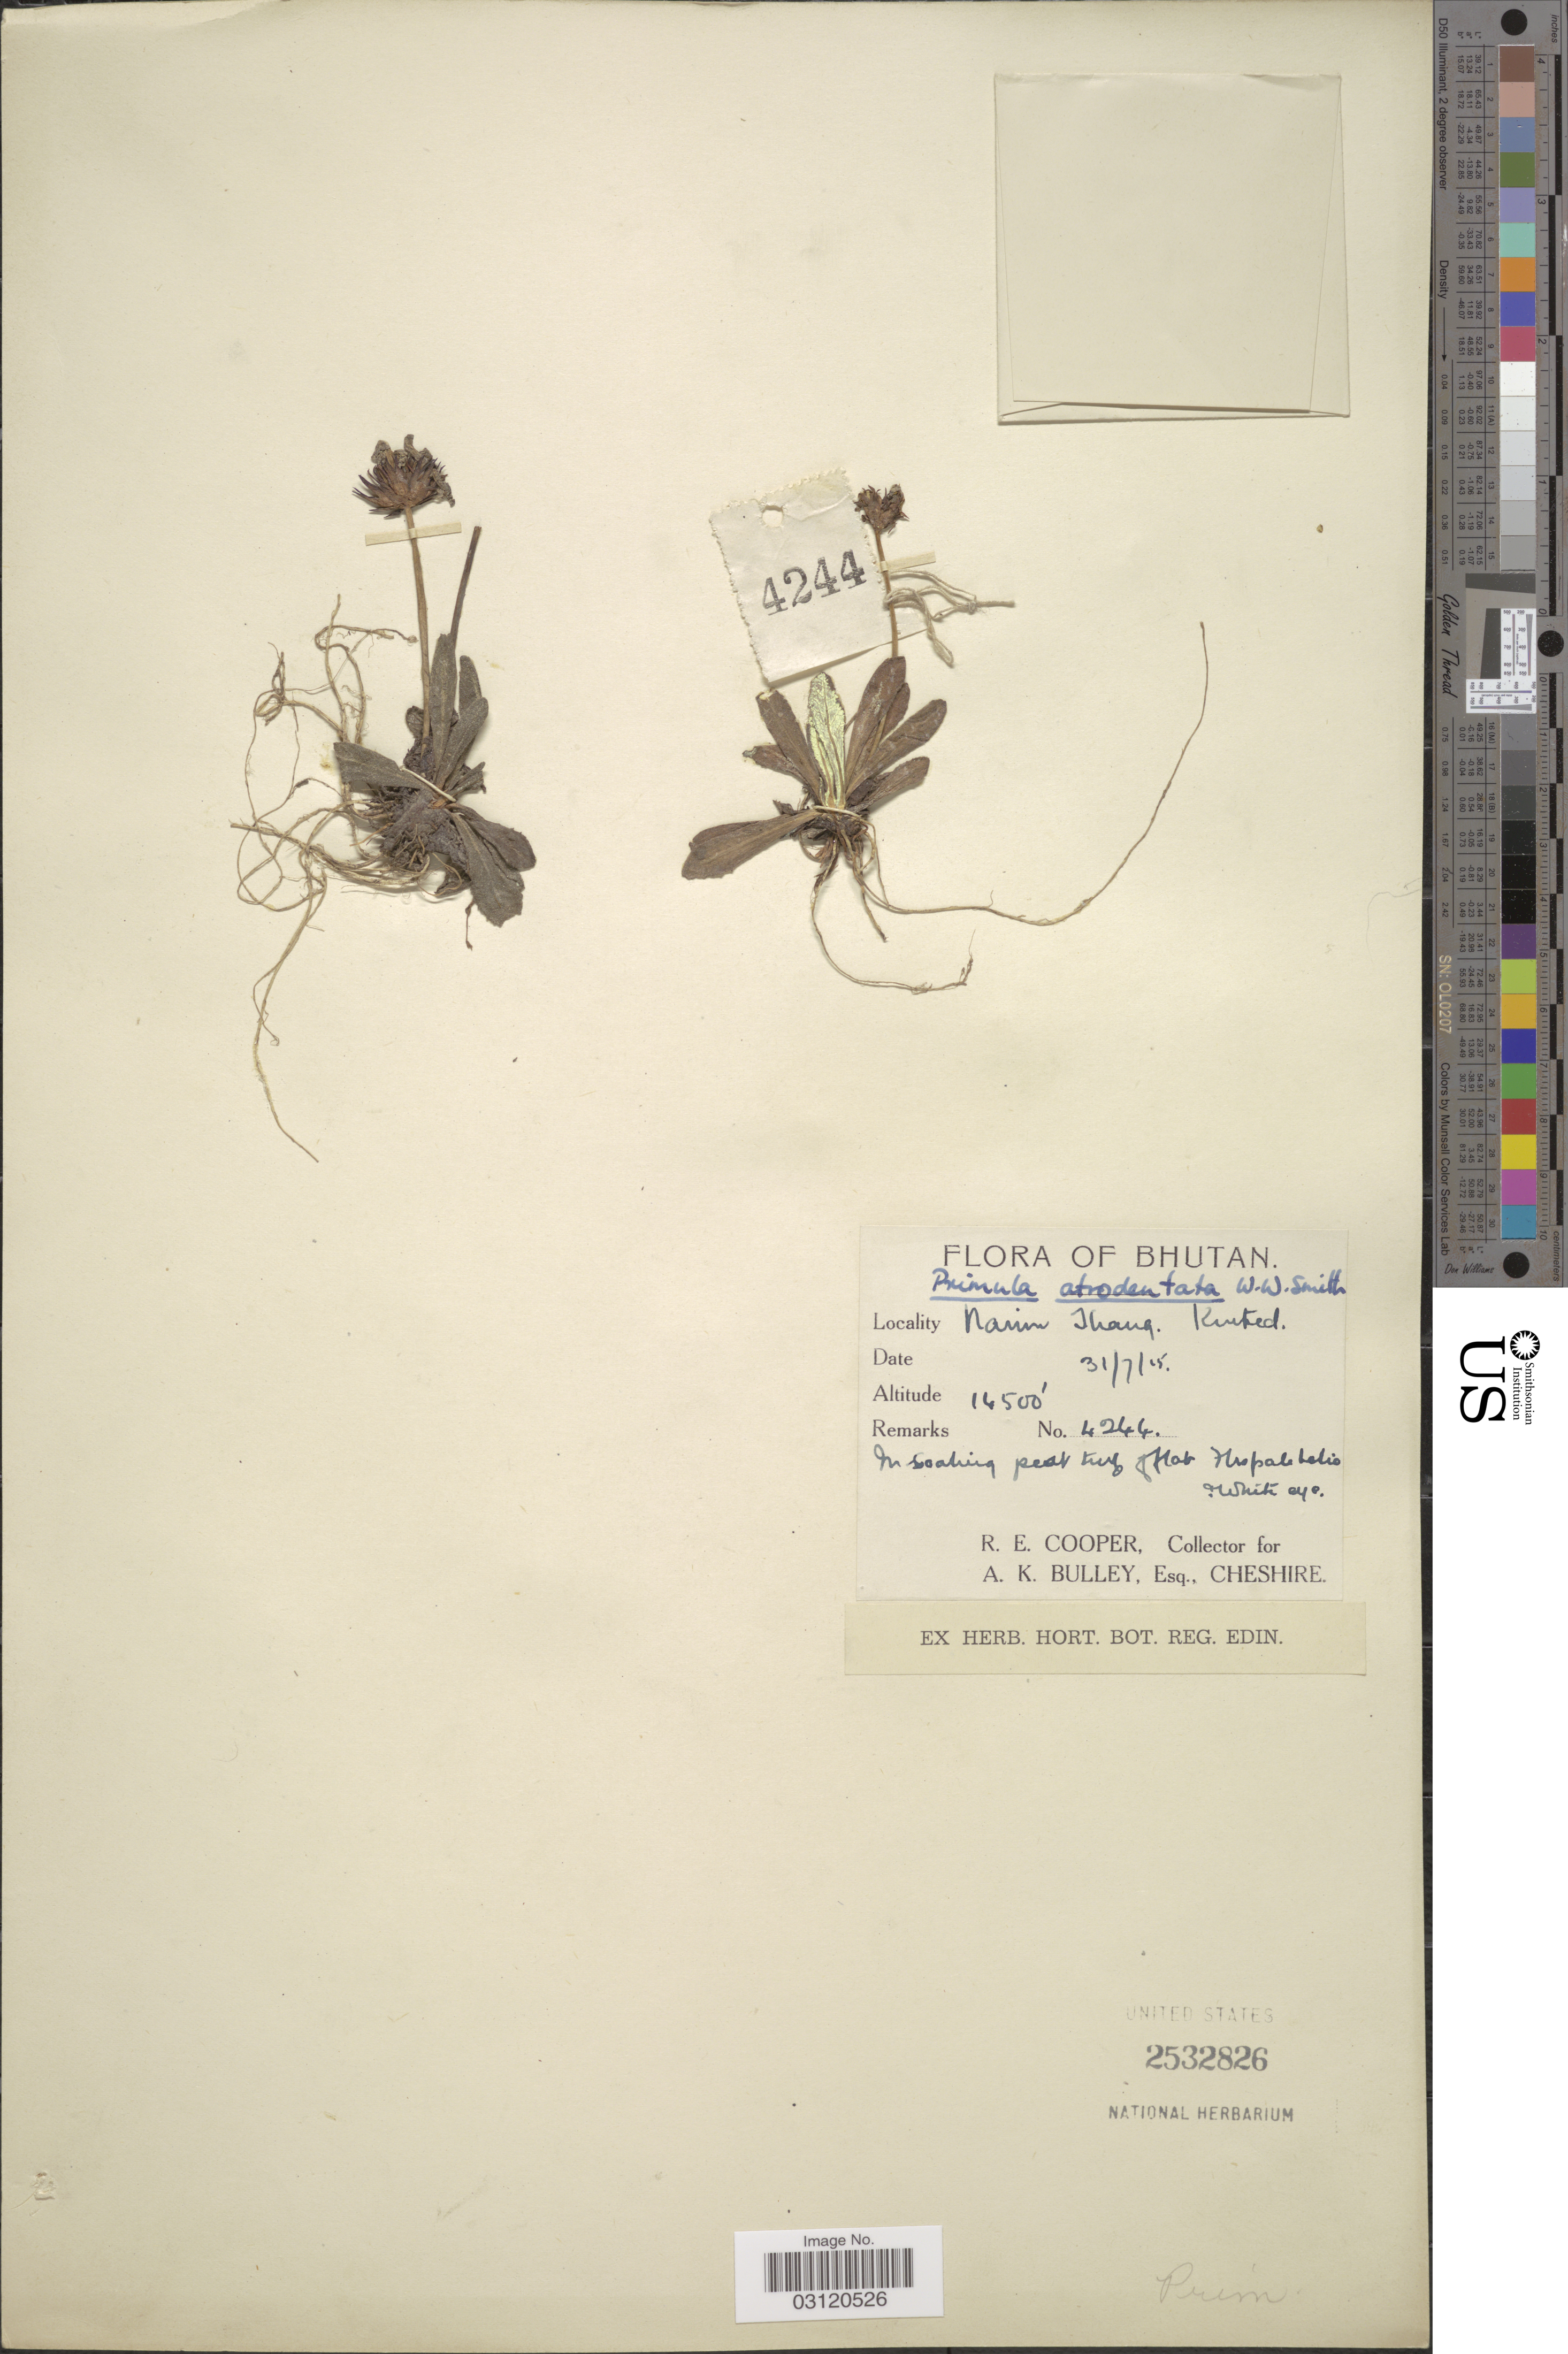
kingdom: Plantae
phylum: Tracheophyta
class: Magnoliopsida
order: Ericales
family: Primulaceae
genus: Primula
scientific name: Primula atrodentata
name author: W.W. Sm.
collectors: R. E. Cooper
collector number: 4244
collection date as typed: Transcribed d/m/y: 31/7/15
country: Bhutan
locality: Narim Thang. Kinted [interpreted].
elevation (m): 4420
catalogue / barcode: US 2532826